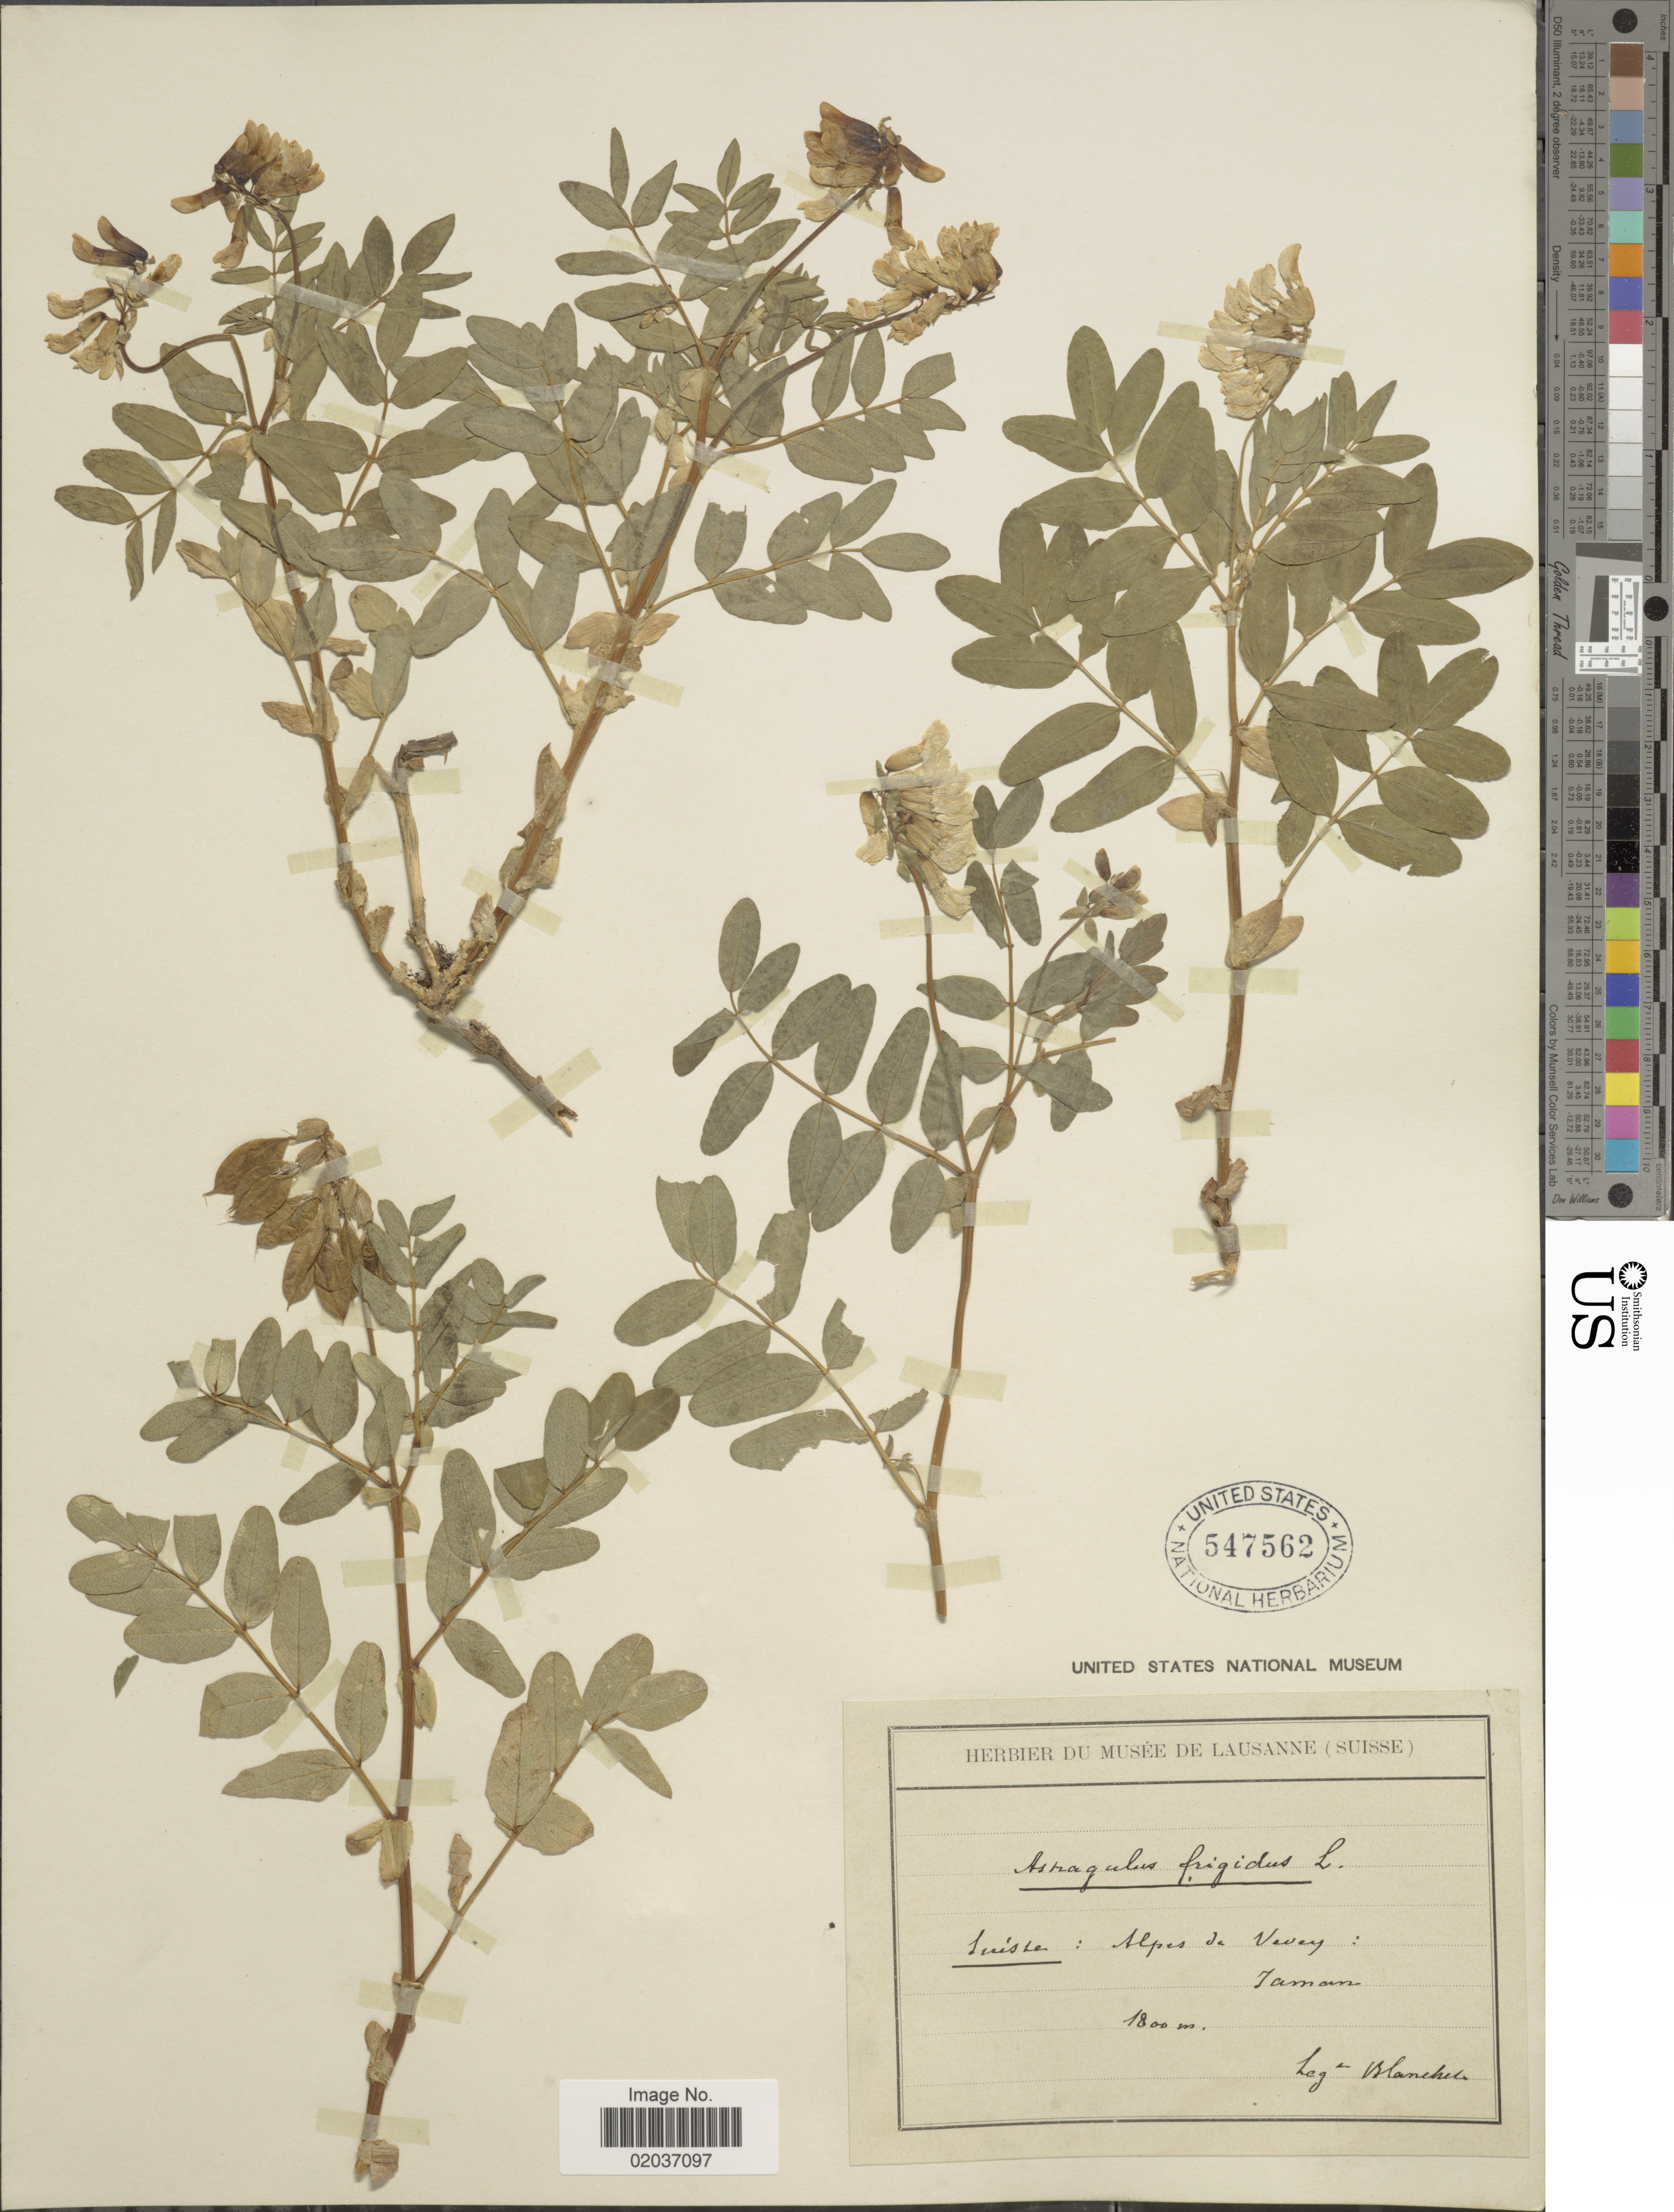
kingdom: Plantae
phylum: Tracheophyta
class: Magnoliopsida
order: Fabales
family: Fabaceae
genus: Astragalus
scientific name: Astragalus frigidus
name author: (L.) A. Gray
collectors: -. Blanchet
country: Switzerland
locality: Suisse: Alpes de Vevey: Jaman.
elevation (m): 1800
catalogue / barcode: US 547562